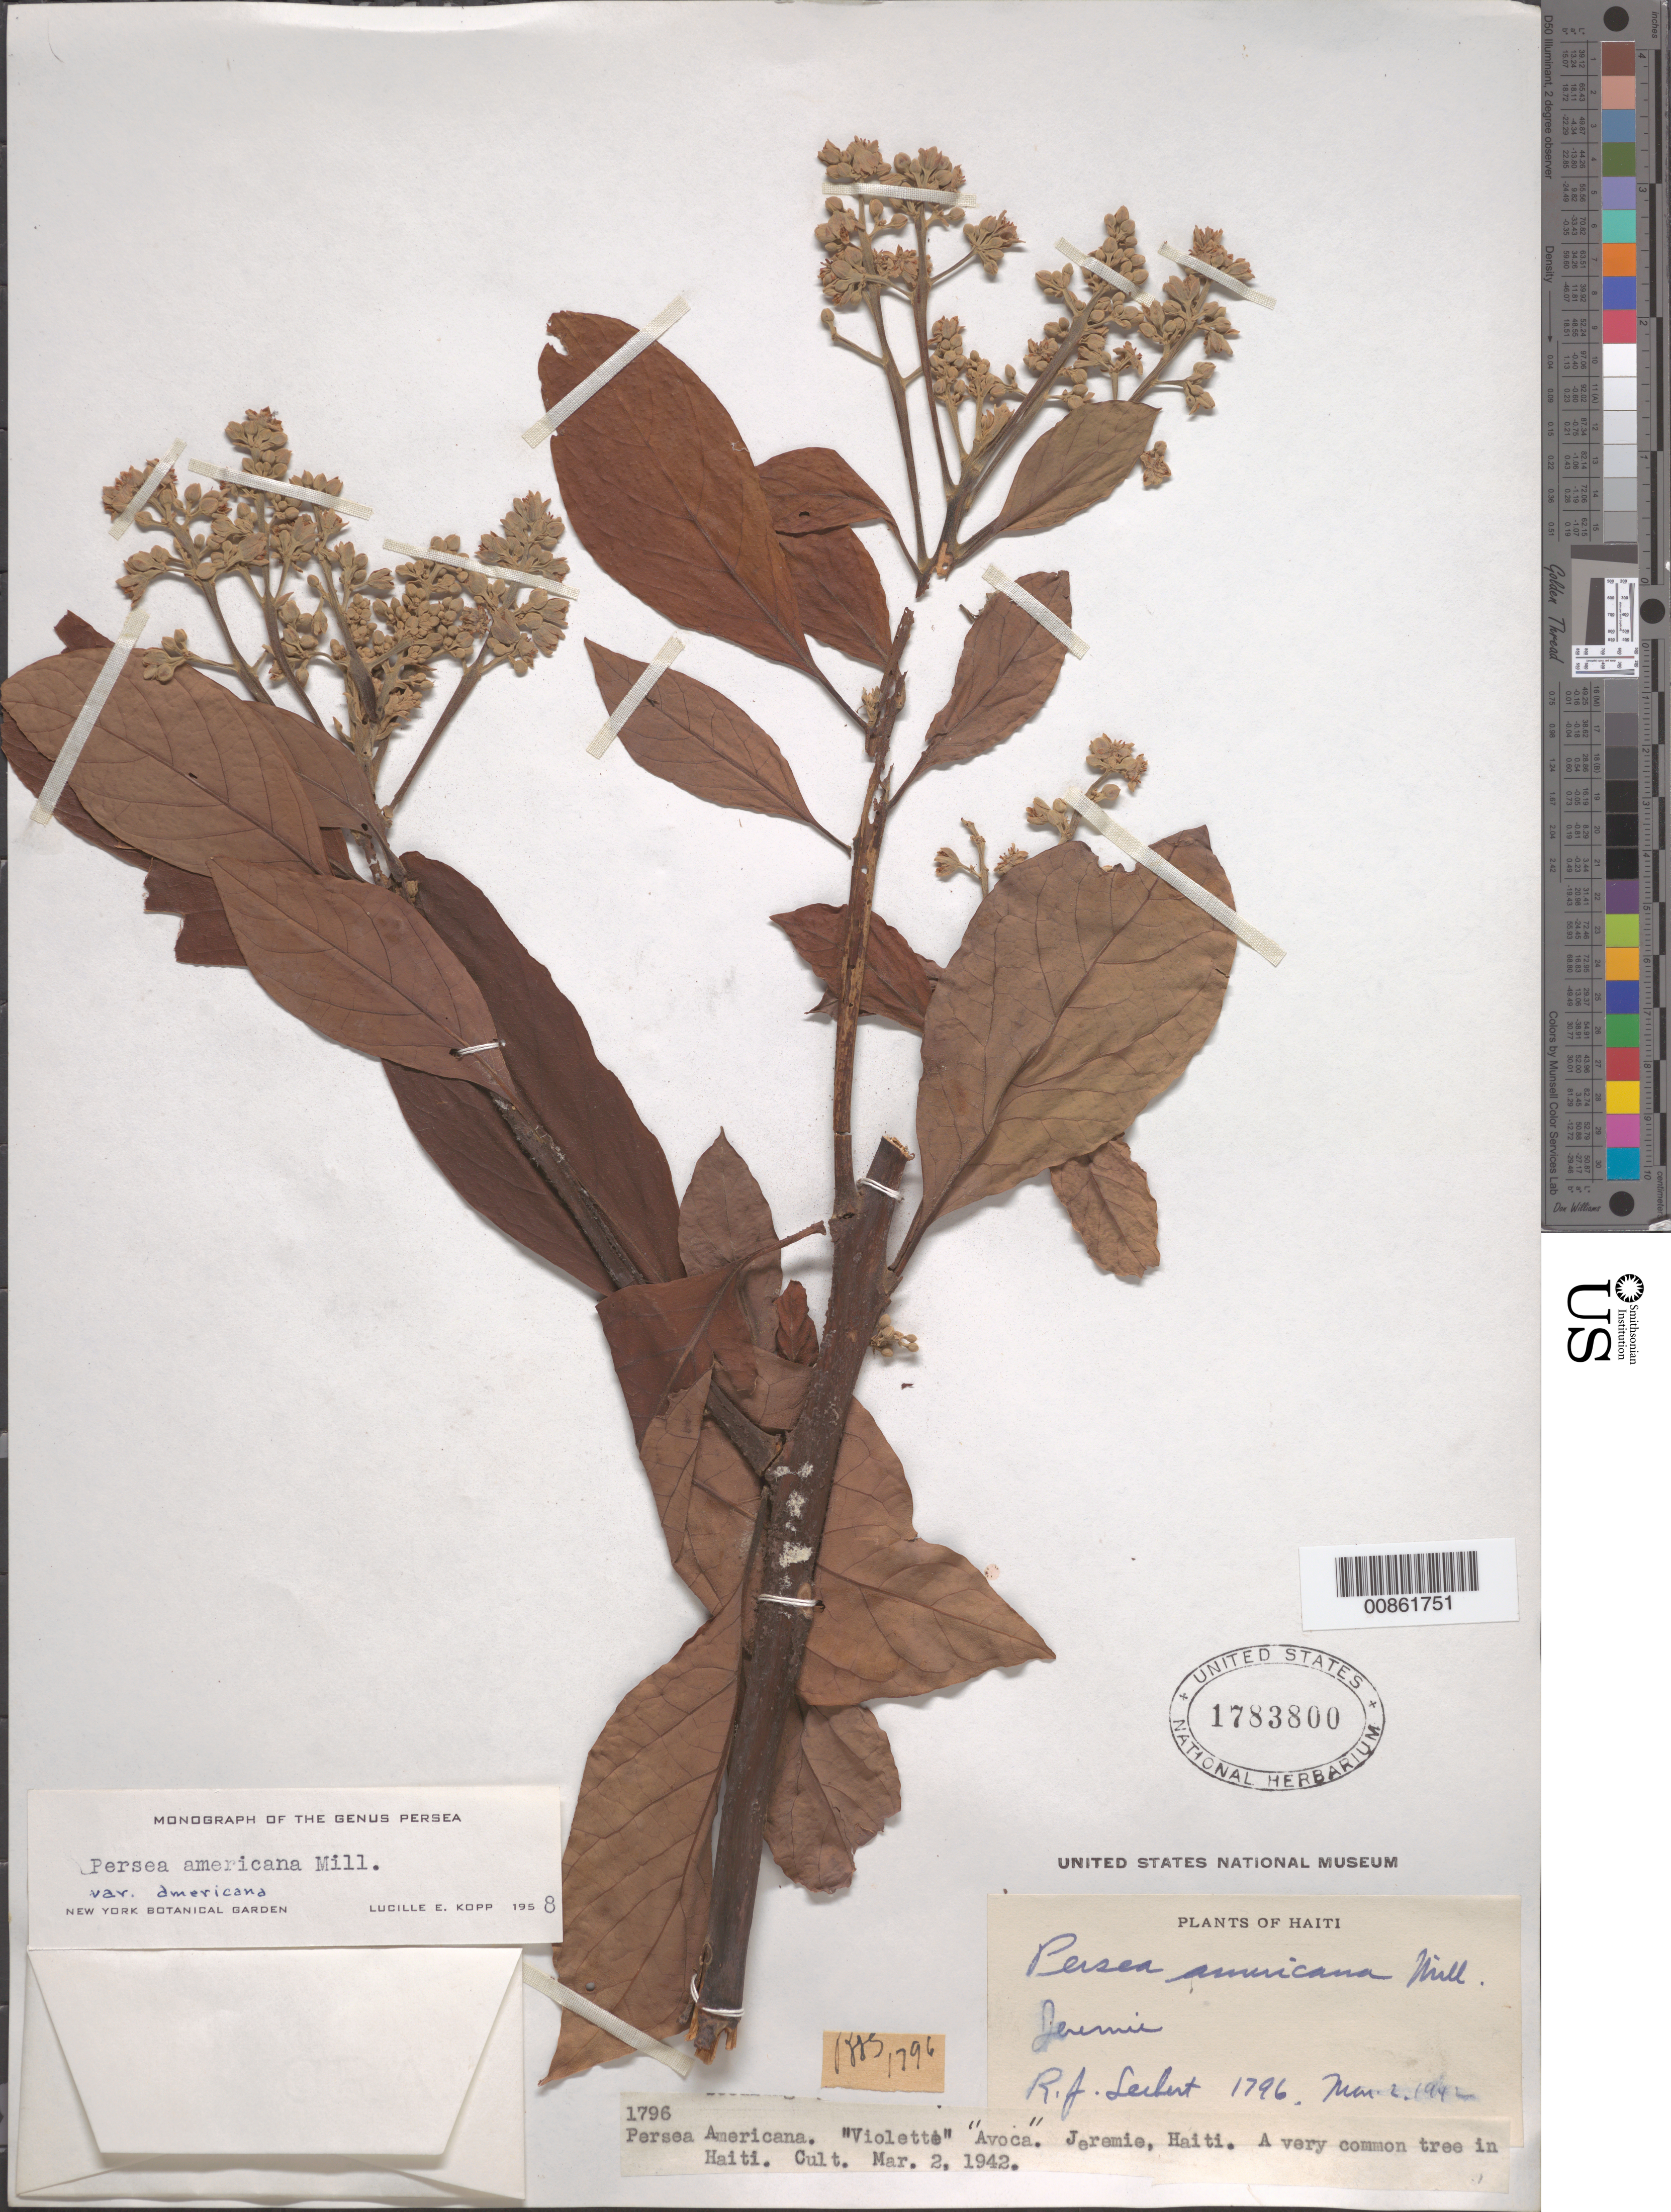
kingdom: Plantae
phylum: Tracheophyta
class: Magnoliopsida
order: Laurales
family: Lauraceae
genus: Persea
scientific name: Persea americana var. americana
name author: Mill.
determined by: Kopp, L. E., (NY), New York Botanical Garden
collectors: R. J. Seibert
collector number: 1796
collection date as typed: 02 Mar 1942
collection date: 1942-03-02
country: Haiti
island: Hispaniola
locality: Jeremie.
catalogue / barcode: US 1783800